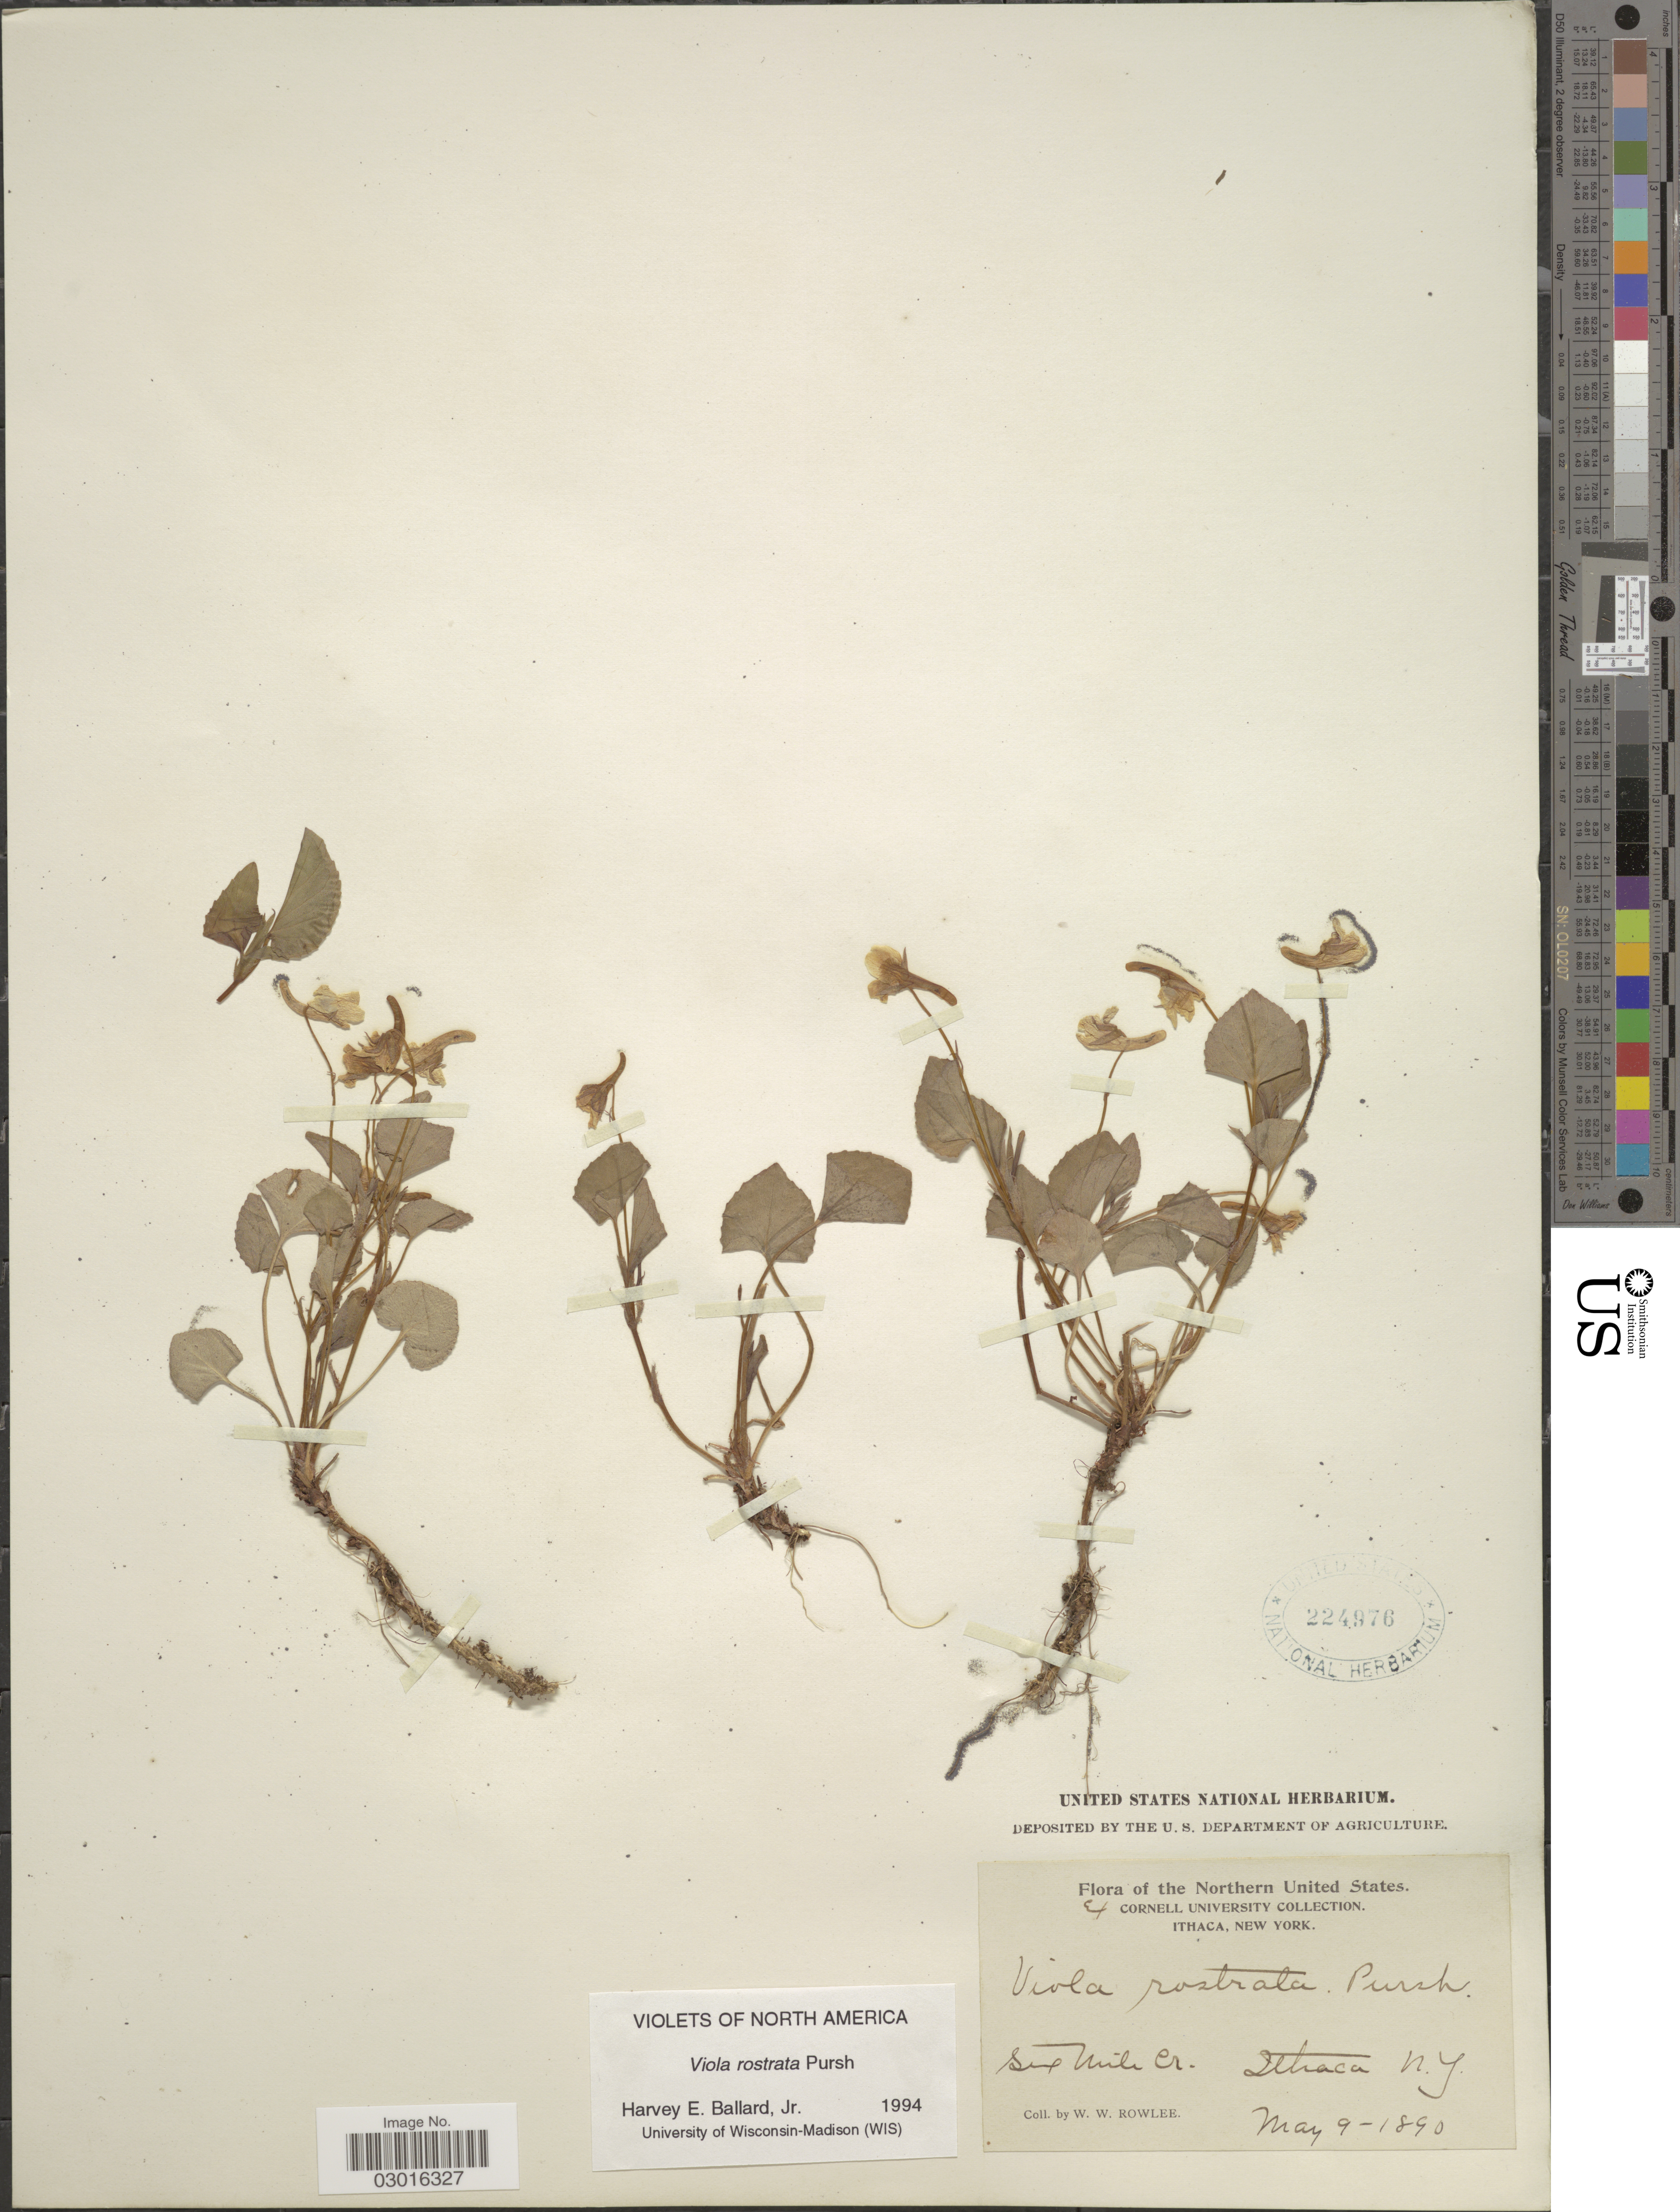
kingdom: Plantae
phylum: Tracheophyta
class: Magnoliopsida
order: Malpighiales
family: Violaceae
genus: Viola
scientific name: Viola rostrata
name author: Pursh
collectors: W. W. Rowlee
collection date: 1890-05-09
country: United States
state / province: New York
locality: Northern United States. Ithaca, Six Miles Cr. Ithaca.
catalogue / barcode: US 224976